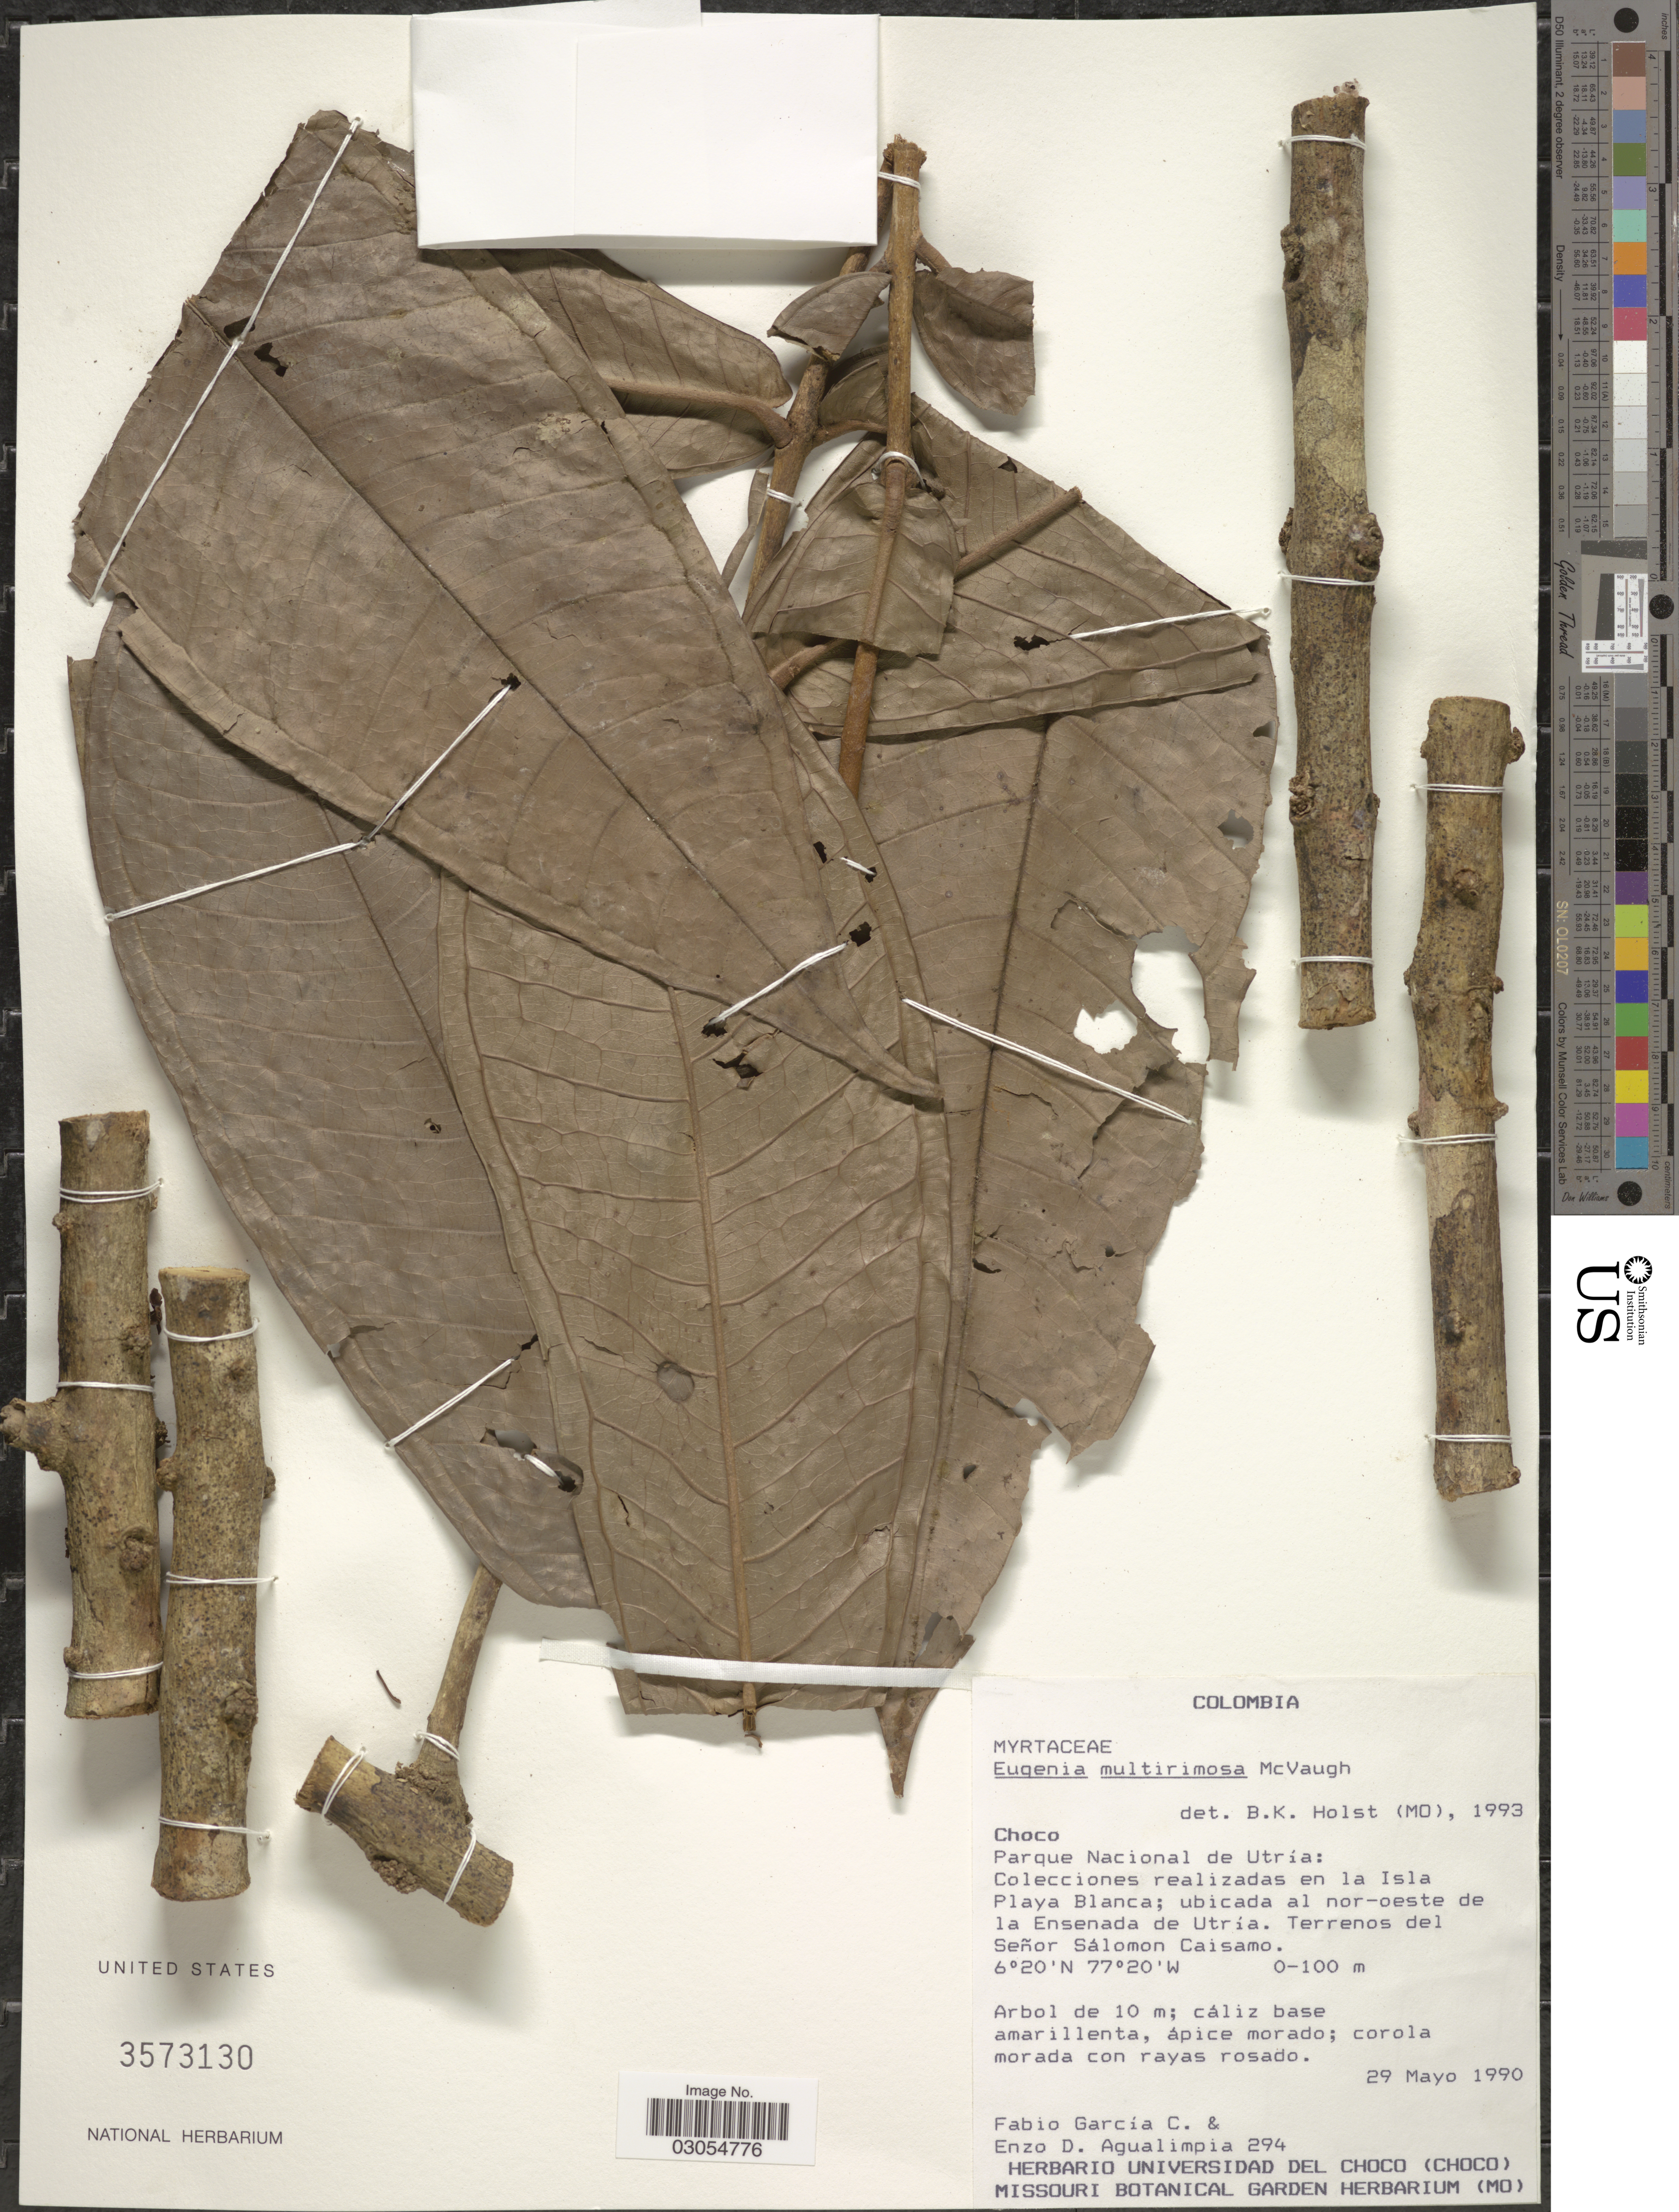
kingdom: Plantae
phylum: Tracheophyta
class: Magnoliopsida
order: Myrtales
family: Myrtaceae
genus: Eugenia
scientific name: Eugenia multirimosa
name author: McVaugh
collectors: F. García C. & E. D. Agualimpia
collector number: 294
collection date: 1990-05-29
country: Colombia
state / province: Chocó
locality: Parque Nacional de Utría: En la Isla Playa Blanca; ubicada al nor-oeste de la Ensenada de Utría. Terrenos del Señor Sálomon Caisamo.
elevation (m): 0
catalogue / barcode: US 3573130